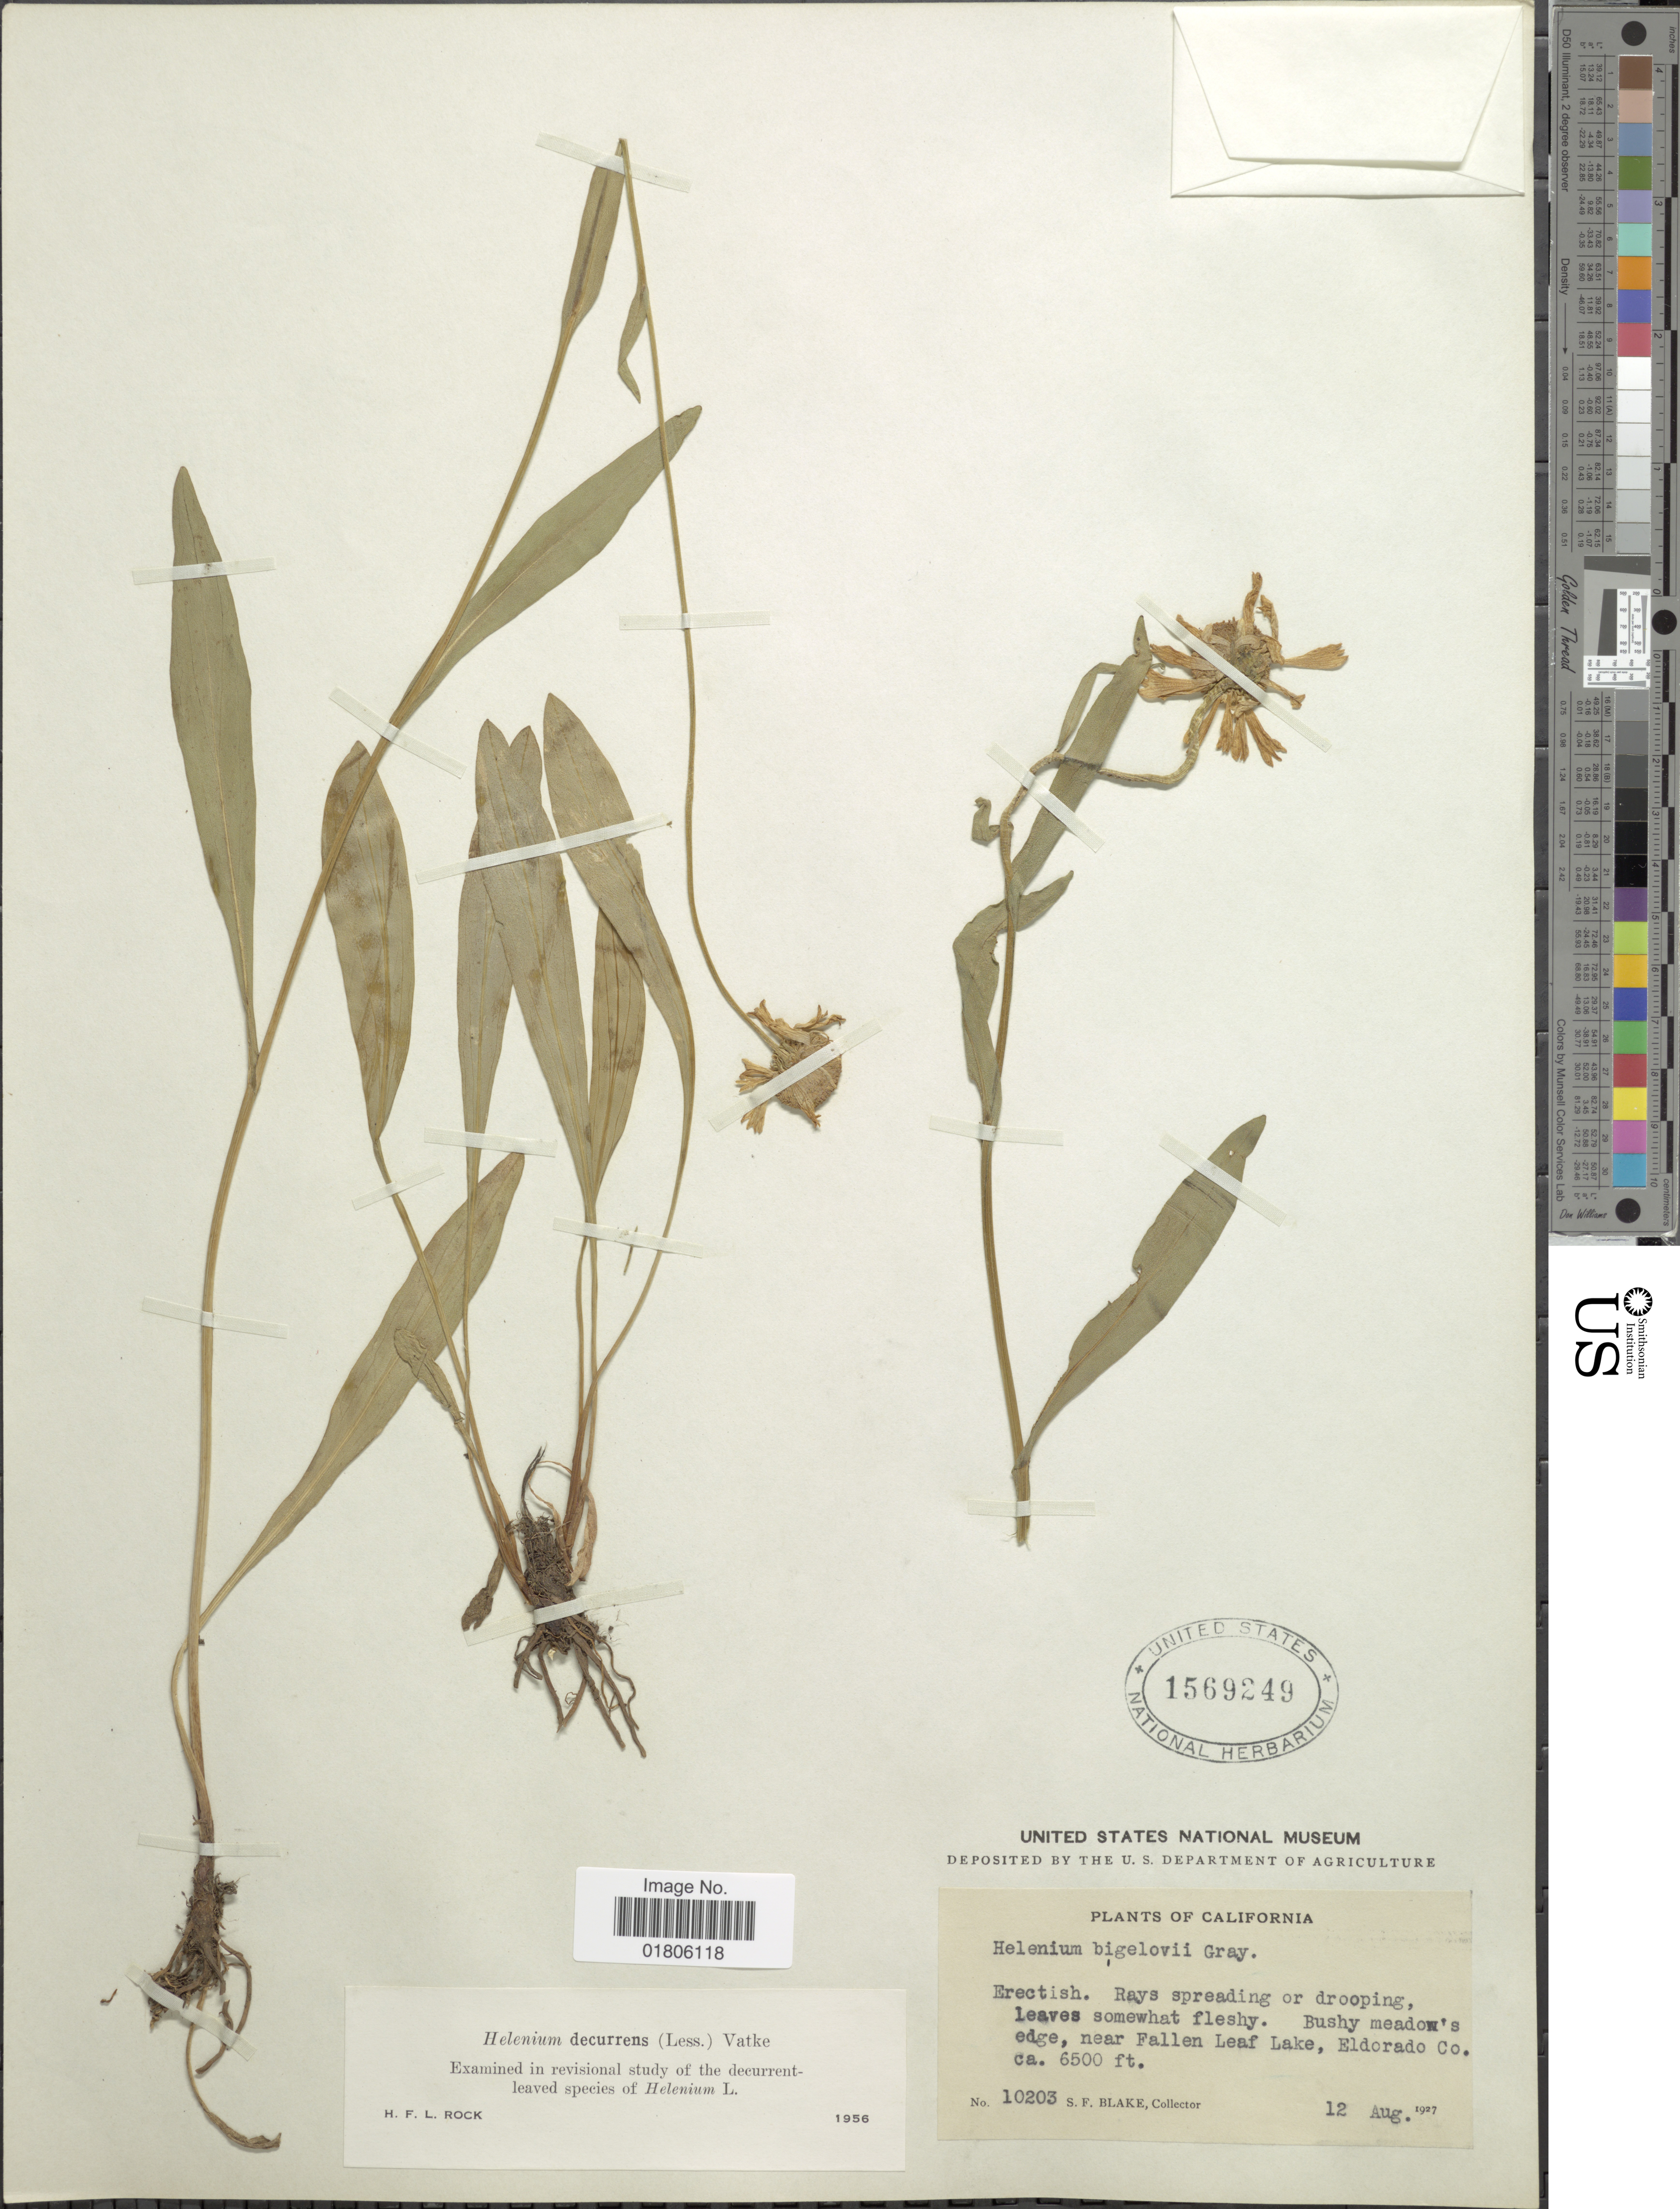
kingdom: Plantae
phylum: Tracheophyta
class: Magnoliopsida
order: Asterales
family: Asteraceae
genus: Helenium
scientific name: Helenium bigelovii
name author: A. Gray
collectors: S. Blake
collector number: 10203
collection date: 1927-08-12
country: United States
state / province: California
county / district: El Dorado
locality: Near Fallen Leaf Lake, Eldorado Co.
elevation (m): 1981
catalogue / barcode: US 1569249